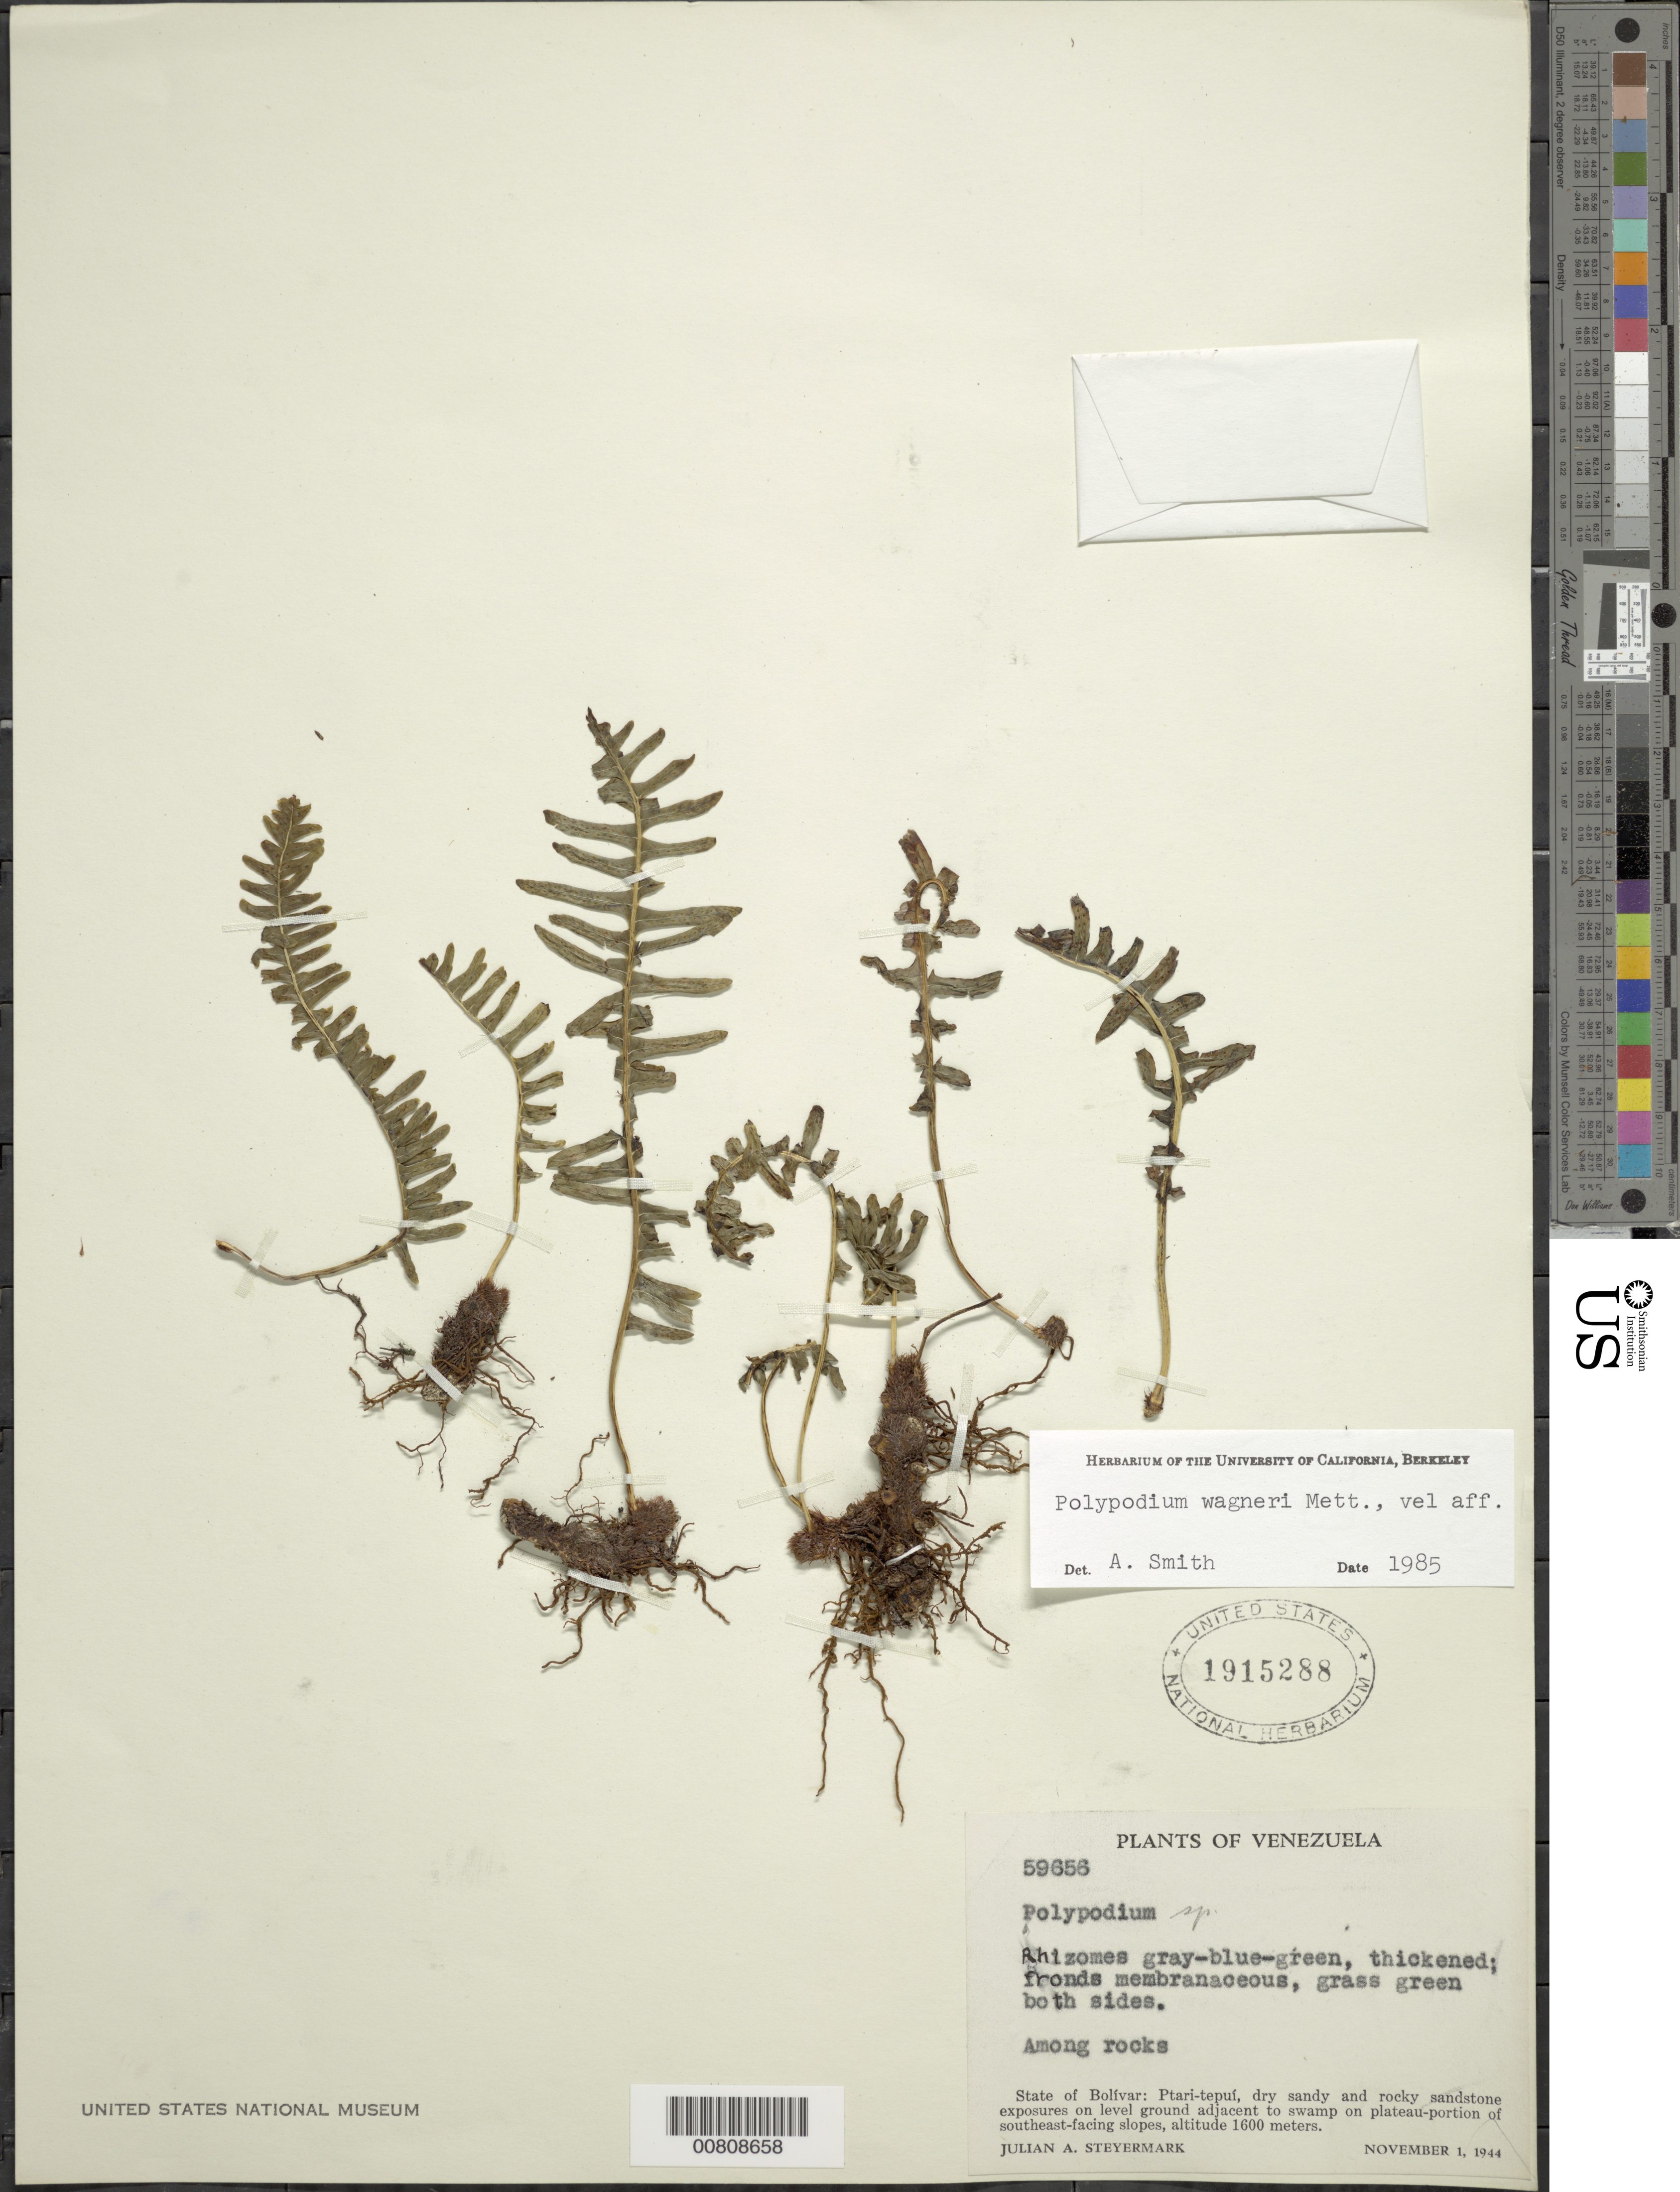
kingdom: Plantae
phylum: Tracheophyta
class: Polypodiopsida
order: Polypodiales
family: Polypodiaceae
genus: Serpocaulon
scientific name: Serpocaulon wagneri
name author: (Mett.) A.R. Sm.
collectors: J. Steyermark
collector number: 59656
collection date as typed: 1-Nov-44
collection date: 1944-11-01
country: Venezuela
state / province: Bolívar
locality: Ptari-tepuí, plateau on SE-facing slopes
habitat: Dry, sandy and rocky sandstone exposures on level ground adjacent to swamp; among rocks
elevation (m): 1600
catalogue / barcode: US 1915288